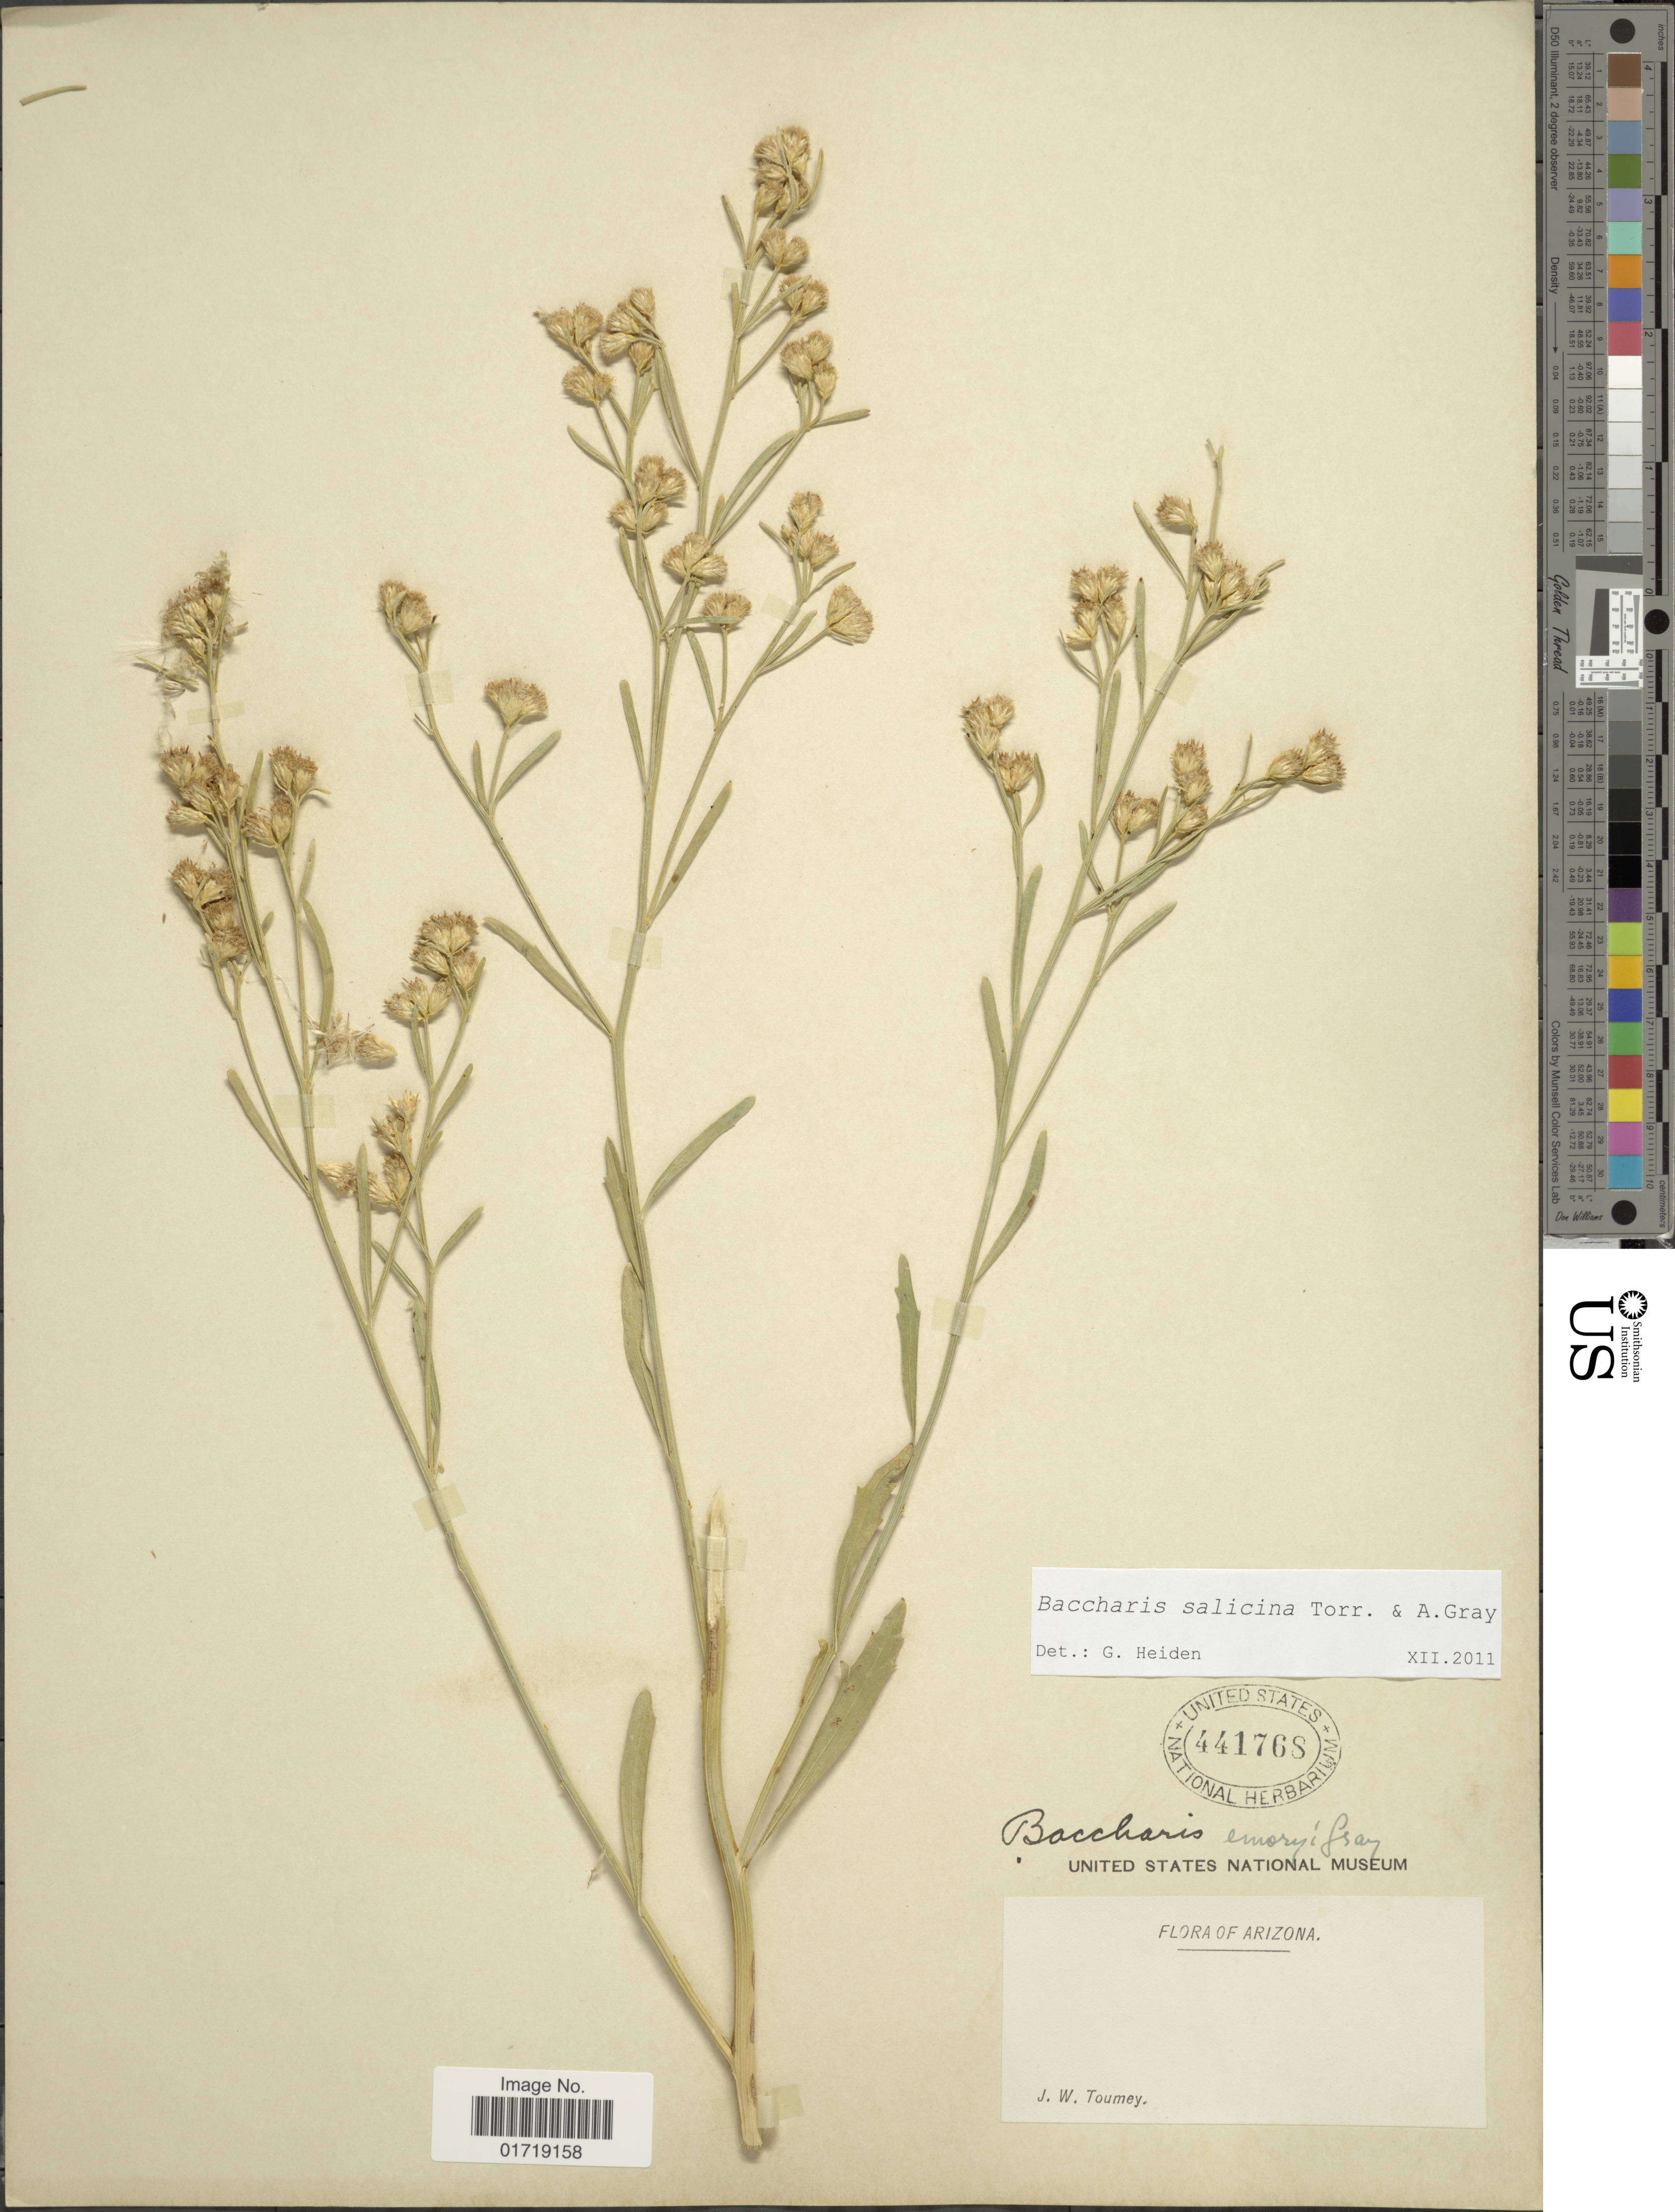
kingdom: Plantae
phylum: Tracheophyta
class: Magnoliopsida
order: Asterales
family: Asteraceae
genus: Baccharis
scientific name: Baccharis salicina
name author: Torr. & A. Gray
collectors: J. Tourney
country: United States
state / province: Arizona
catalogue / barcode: US 441768